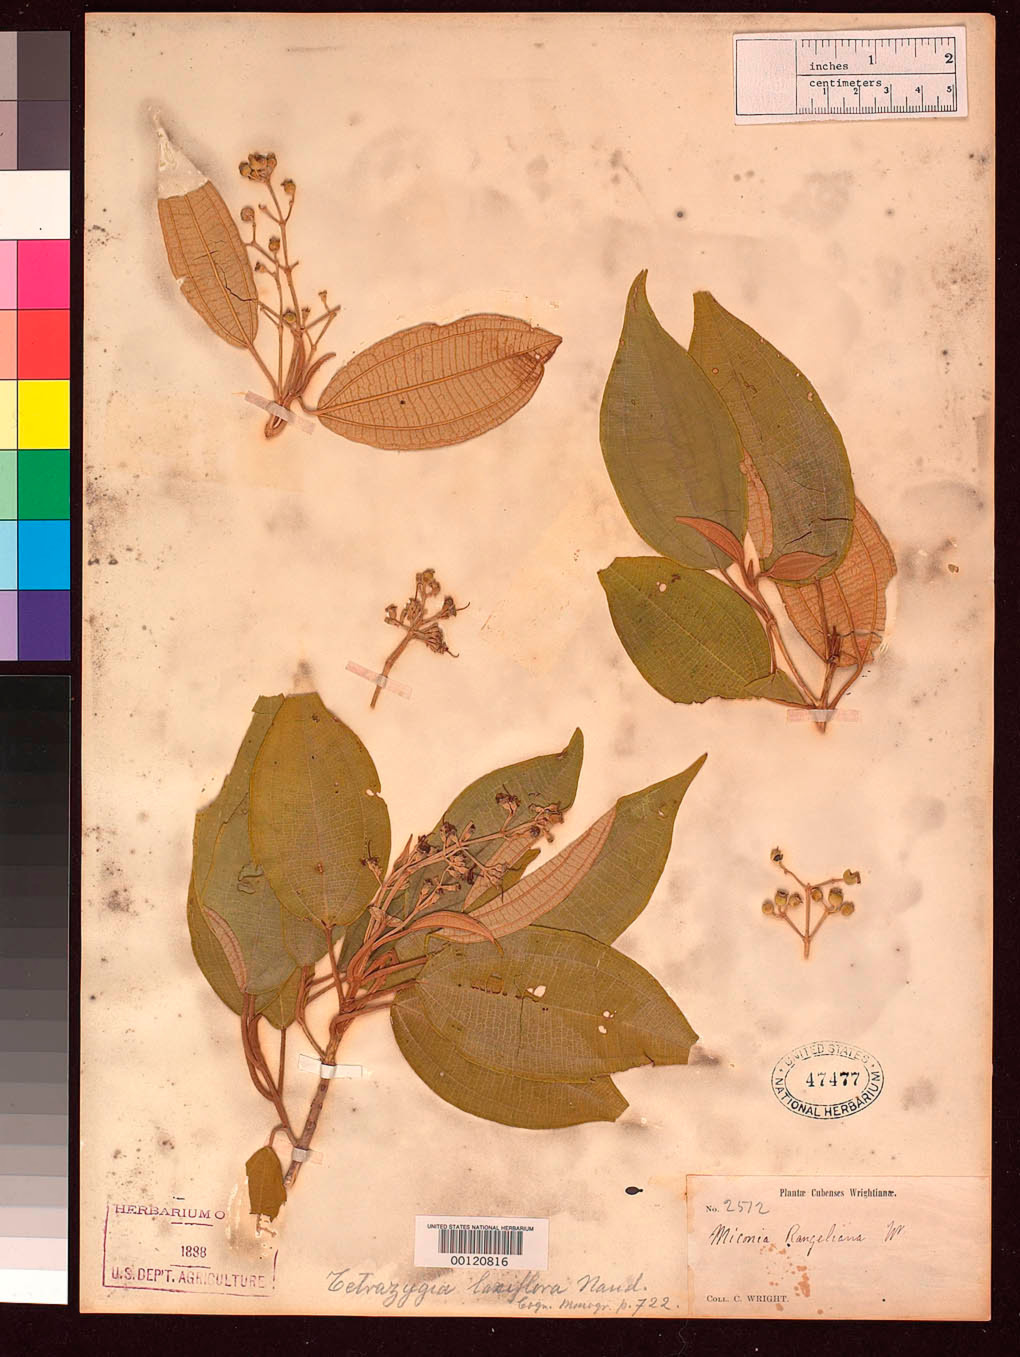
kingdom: Plantae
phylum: Tracheophyta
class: Magnoliopsida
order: Myrtales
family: Melastomataceae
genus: Miconia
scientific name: Miconia rangeliana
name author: C. Wright in Griseb.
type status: Isotype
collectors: C. Wright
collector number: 2512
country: Cuba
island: Greater Antilles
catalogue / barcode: US 47477